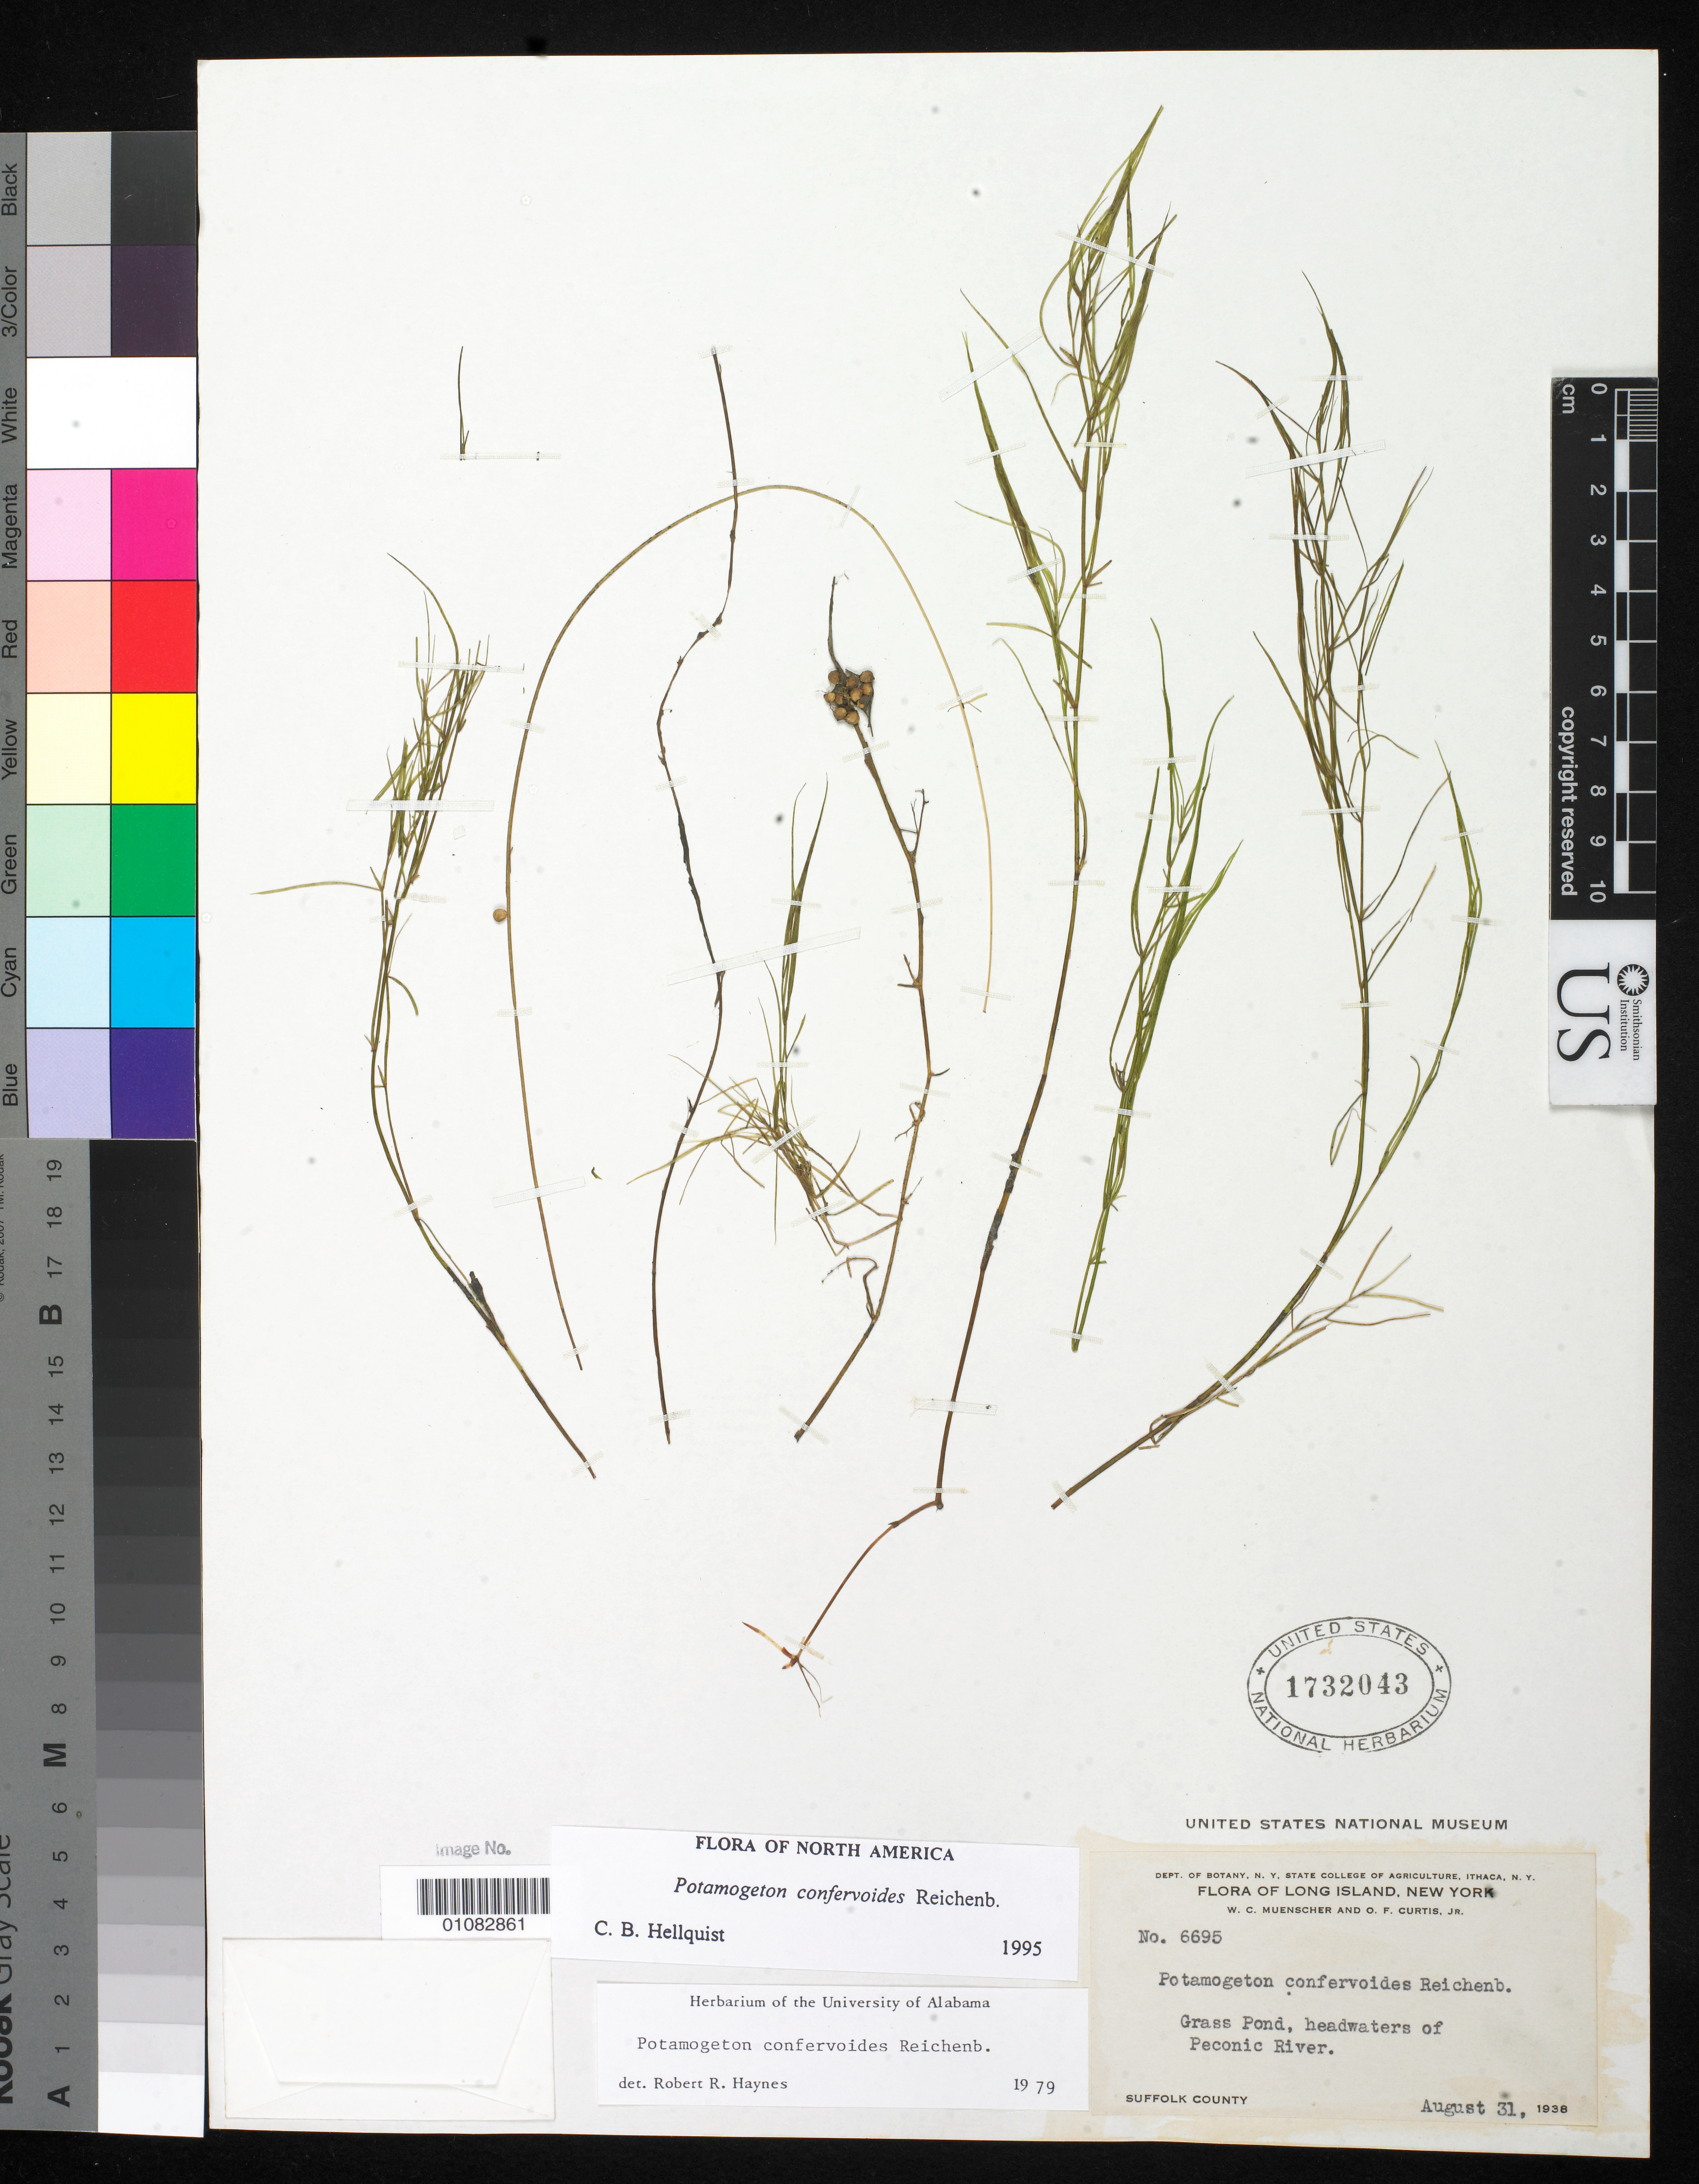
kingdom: Plantae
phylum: Tracheophyta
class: Liliopsida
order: Alismatales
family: Potamogetonaceae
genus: Potamogeton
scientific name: Potamogeton confervoides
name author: Rchb.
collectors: W. Muenscher & O. Curtis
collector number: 6695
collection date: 1938-08-31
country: United States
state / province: New York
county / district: Suffolk County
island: Long Island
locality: headwaters of Peconic River, Grass Pond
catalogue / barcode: US 1732043